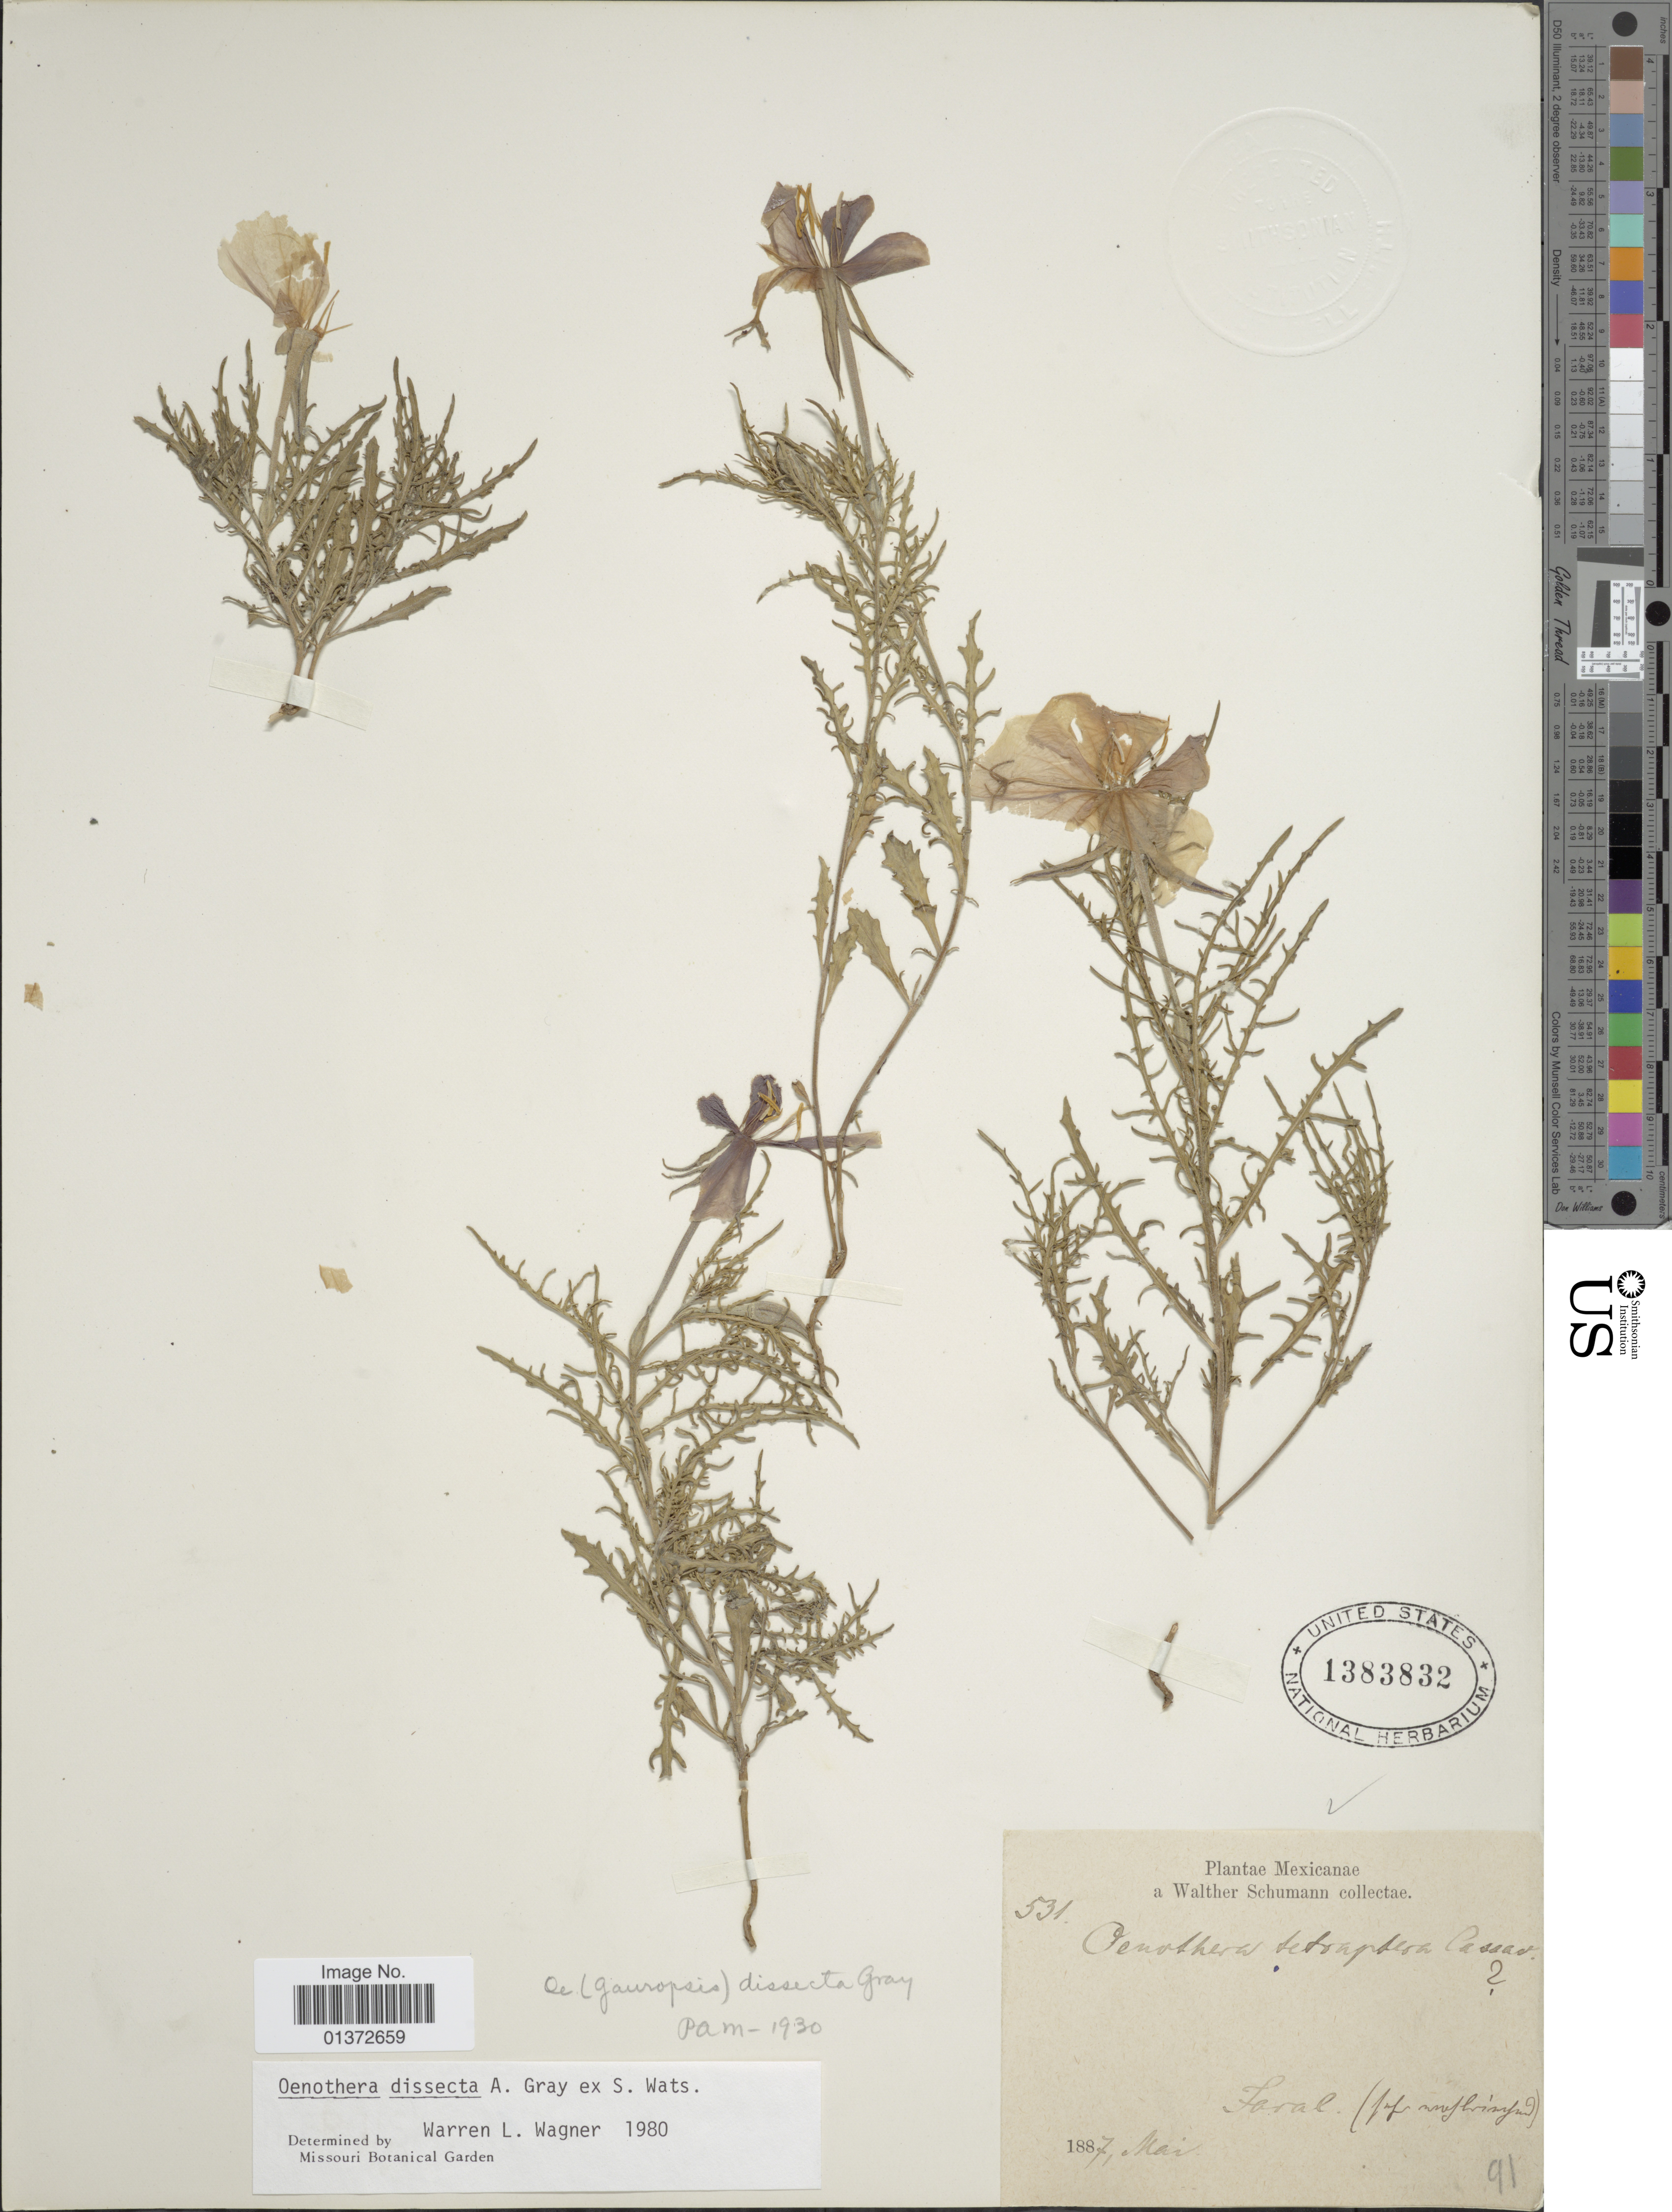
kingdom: Plantae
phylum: Tracheophyta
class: Magnoliopsida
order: Myrtales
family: Onagraceae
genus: Oenothera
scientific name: Oenothera dissecta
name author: A. Gray ex S. Watson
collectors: W. Schumann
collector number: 531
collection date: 1887-05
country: Mexico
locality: Jaral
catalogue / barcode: US 1383832